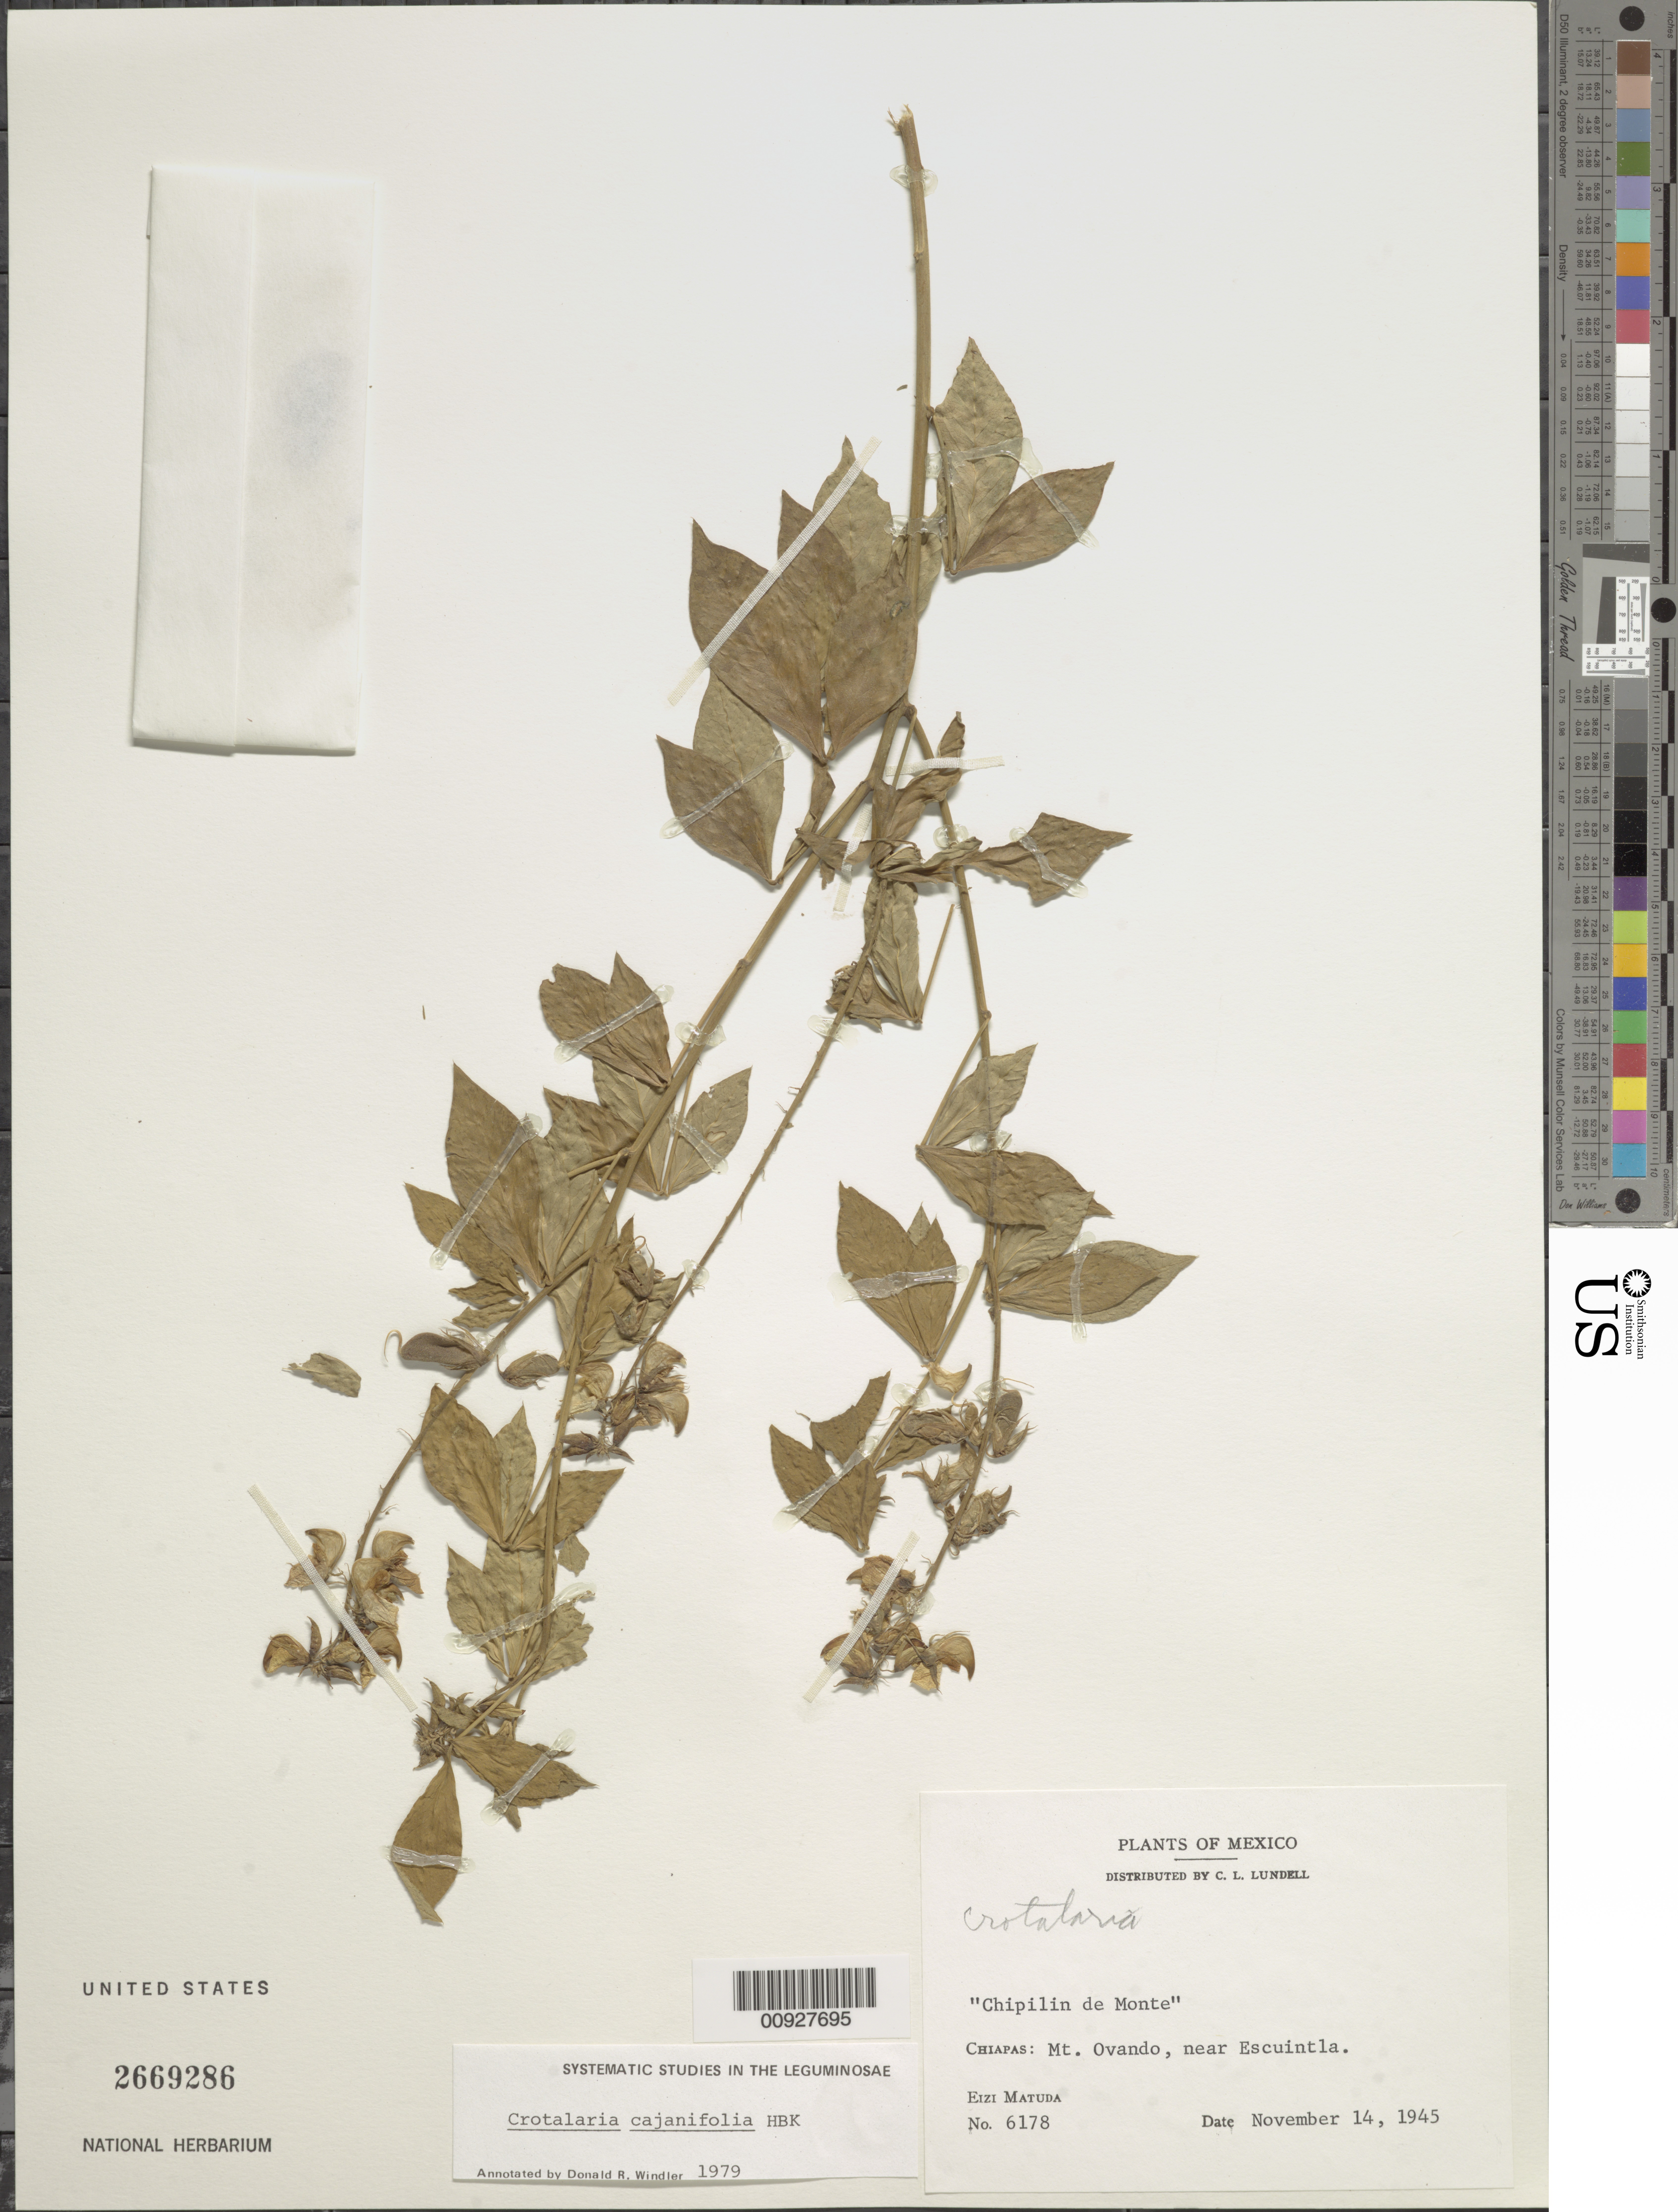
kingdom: Plantae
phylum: Tracheophyta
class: Magnoliopsida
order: Fabales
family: Fabaceae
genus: Crotalaria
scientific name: Crotalaria cajanifolia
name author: Kunth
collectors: E. Matuda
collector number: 6178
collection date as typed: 14 Nov 1945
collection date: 1945-11-14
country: Mexico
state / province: Chiapas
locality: Chiapas: Mt. Ovando, near Escuintla.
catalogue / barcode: US 2669286